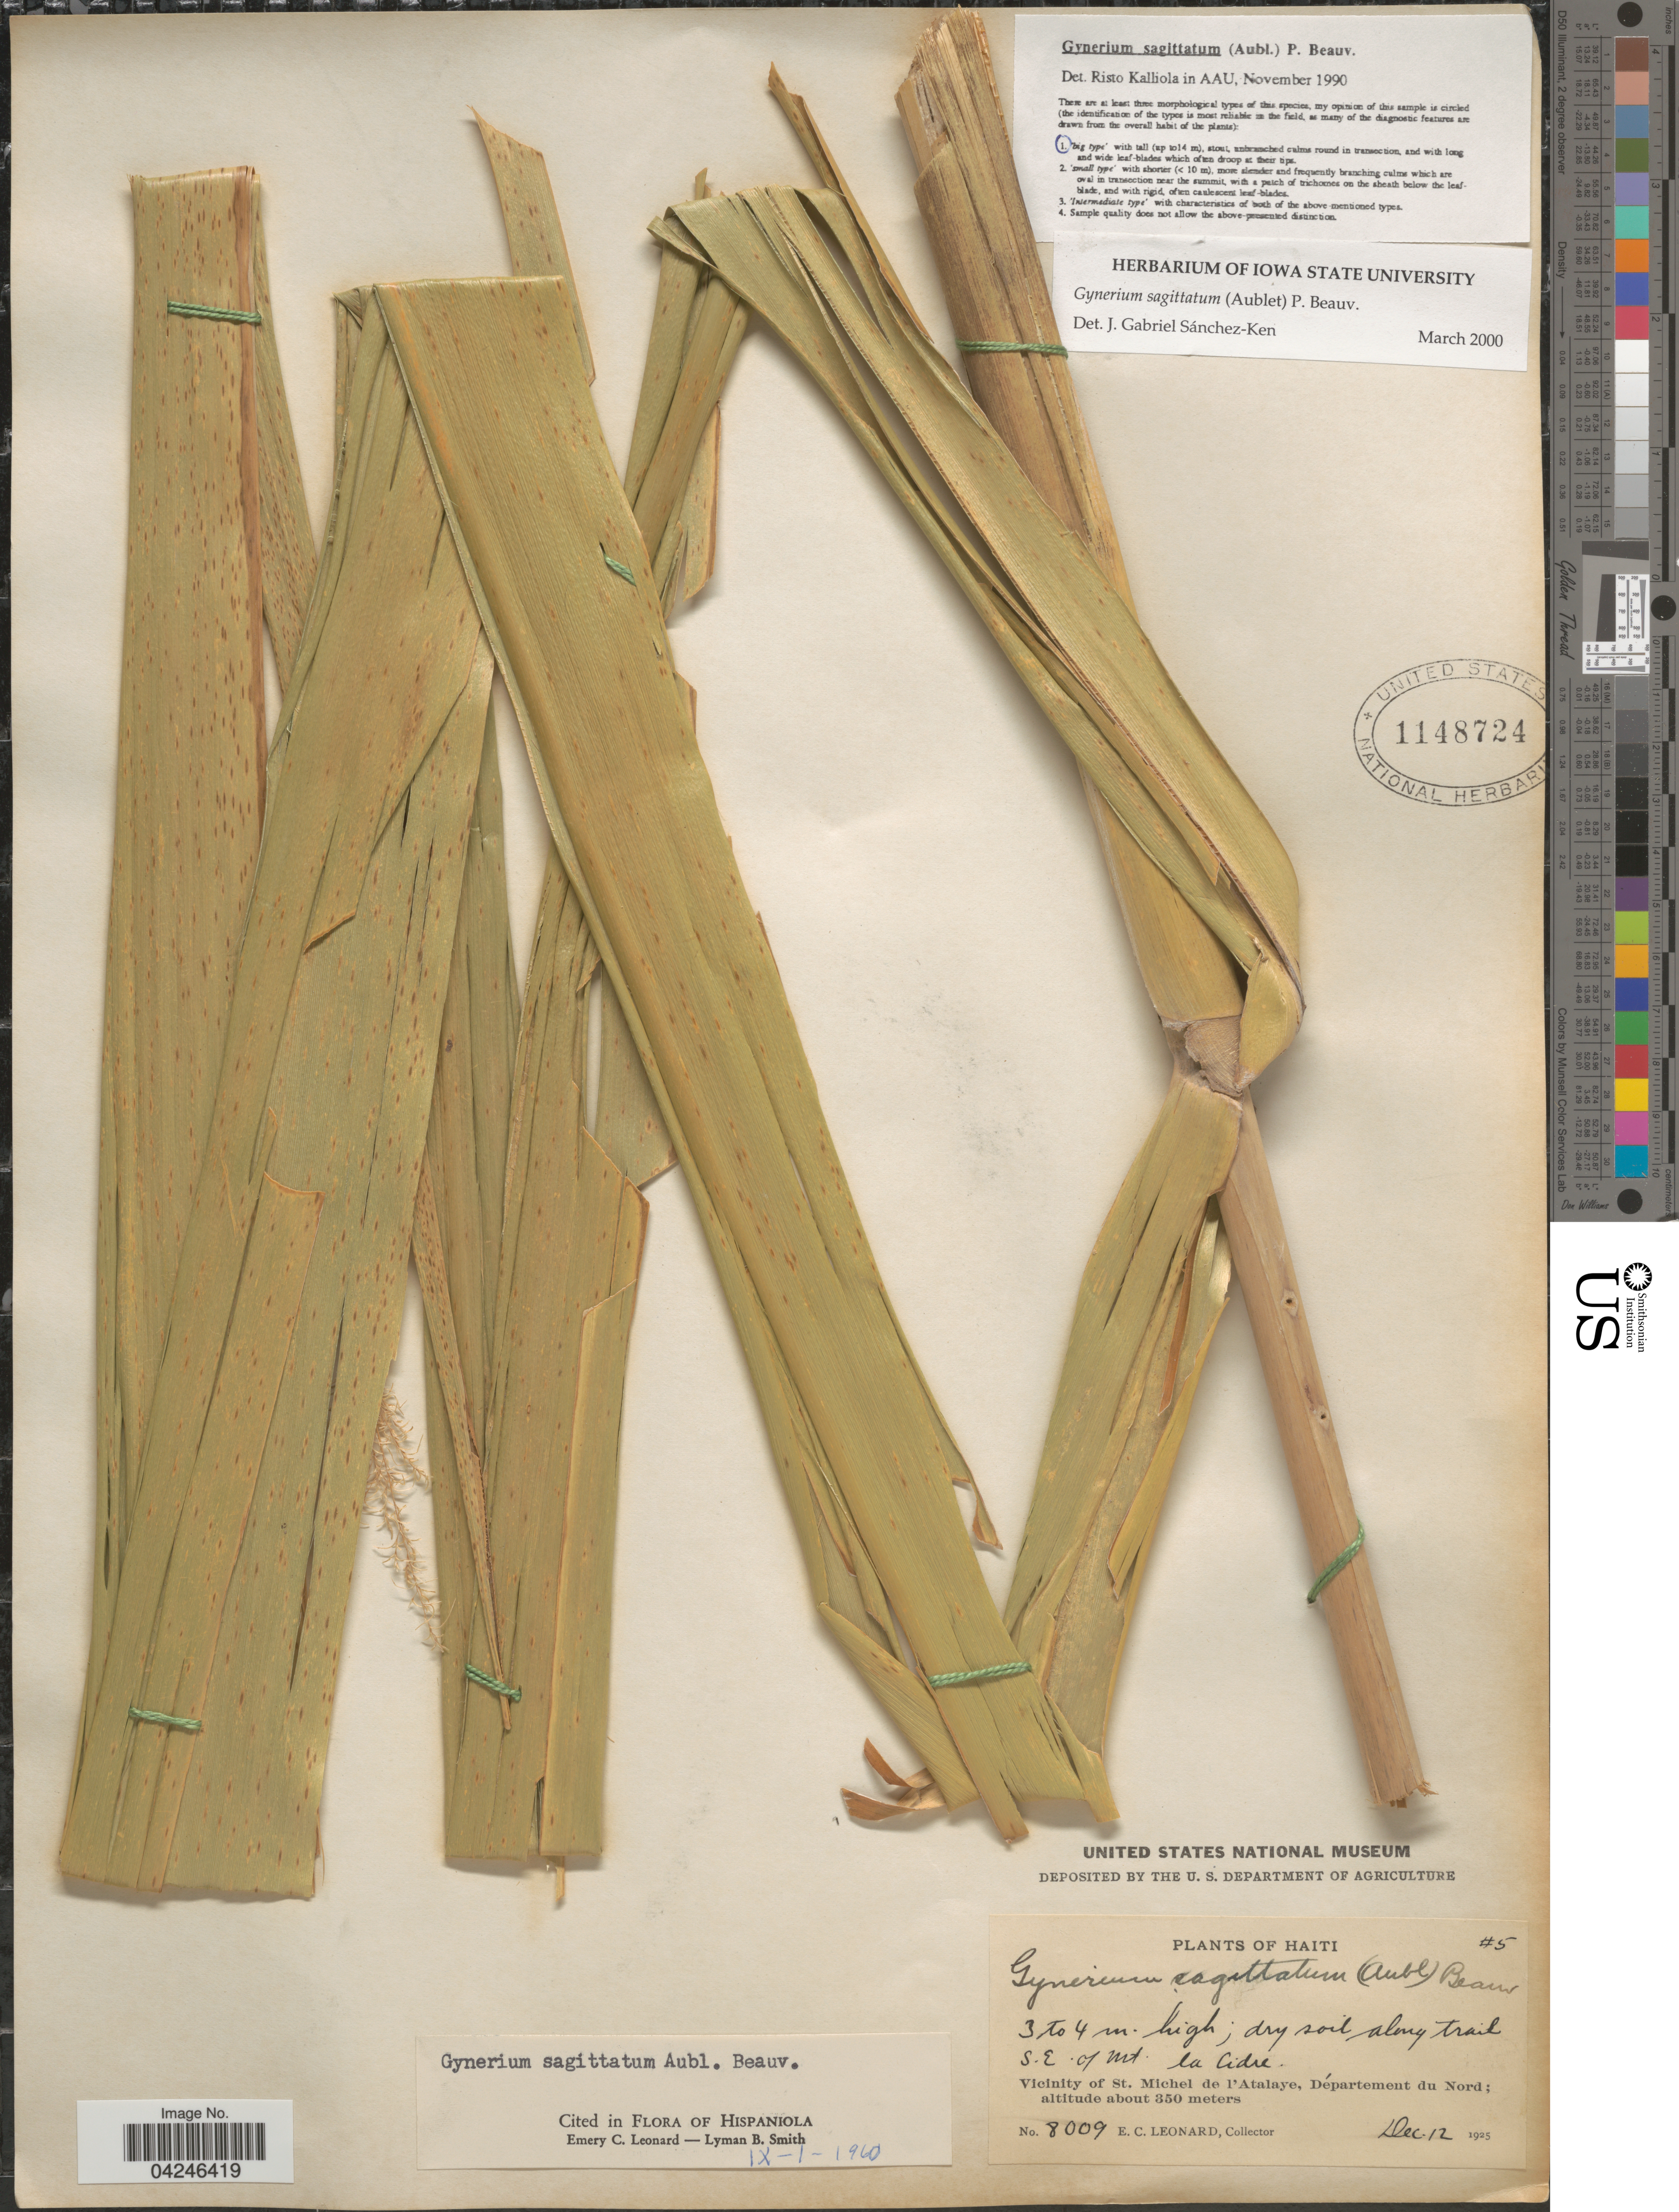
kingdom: Plantae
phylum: Tracheophyta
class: Liliopsida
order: Poales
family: Poaceae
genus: Gynerium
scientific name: Gynerium sagittatum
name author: (Aubl.) P. Beauv.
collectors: E. C. Leonard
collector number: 8009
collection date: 1925-12-12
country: Haiti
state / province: Nord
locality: Dry soil along trail S. E. of Mt. la Cidre. Vicinity of St. Michel de l' Atalaye, Département du Nord.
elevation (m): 350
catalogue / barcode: US 1148724